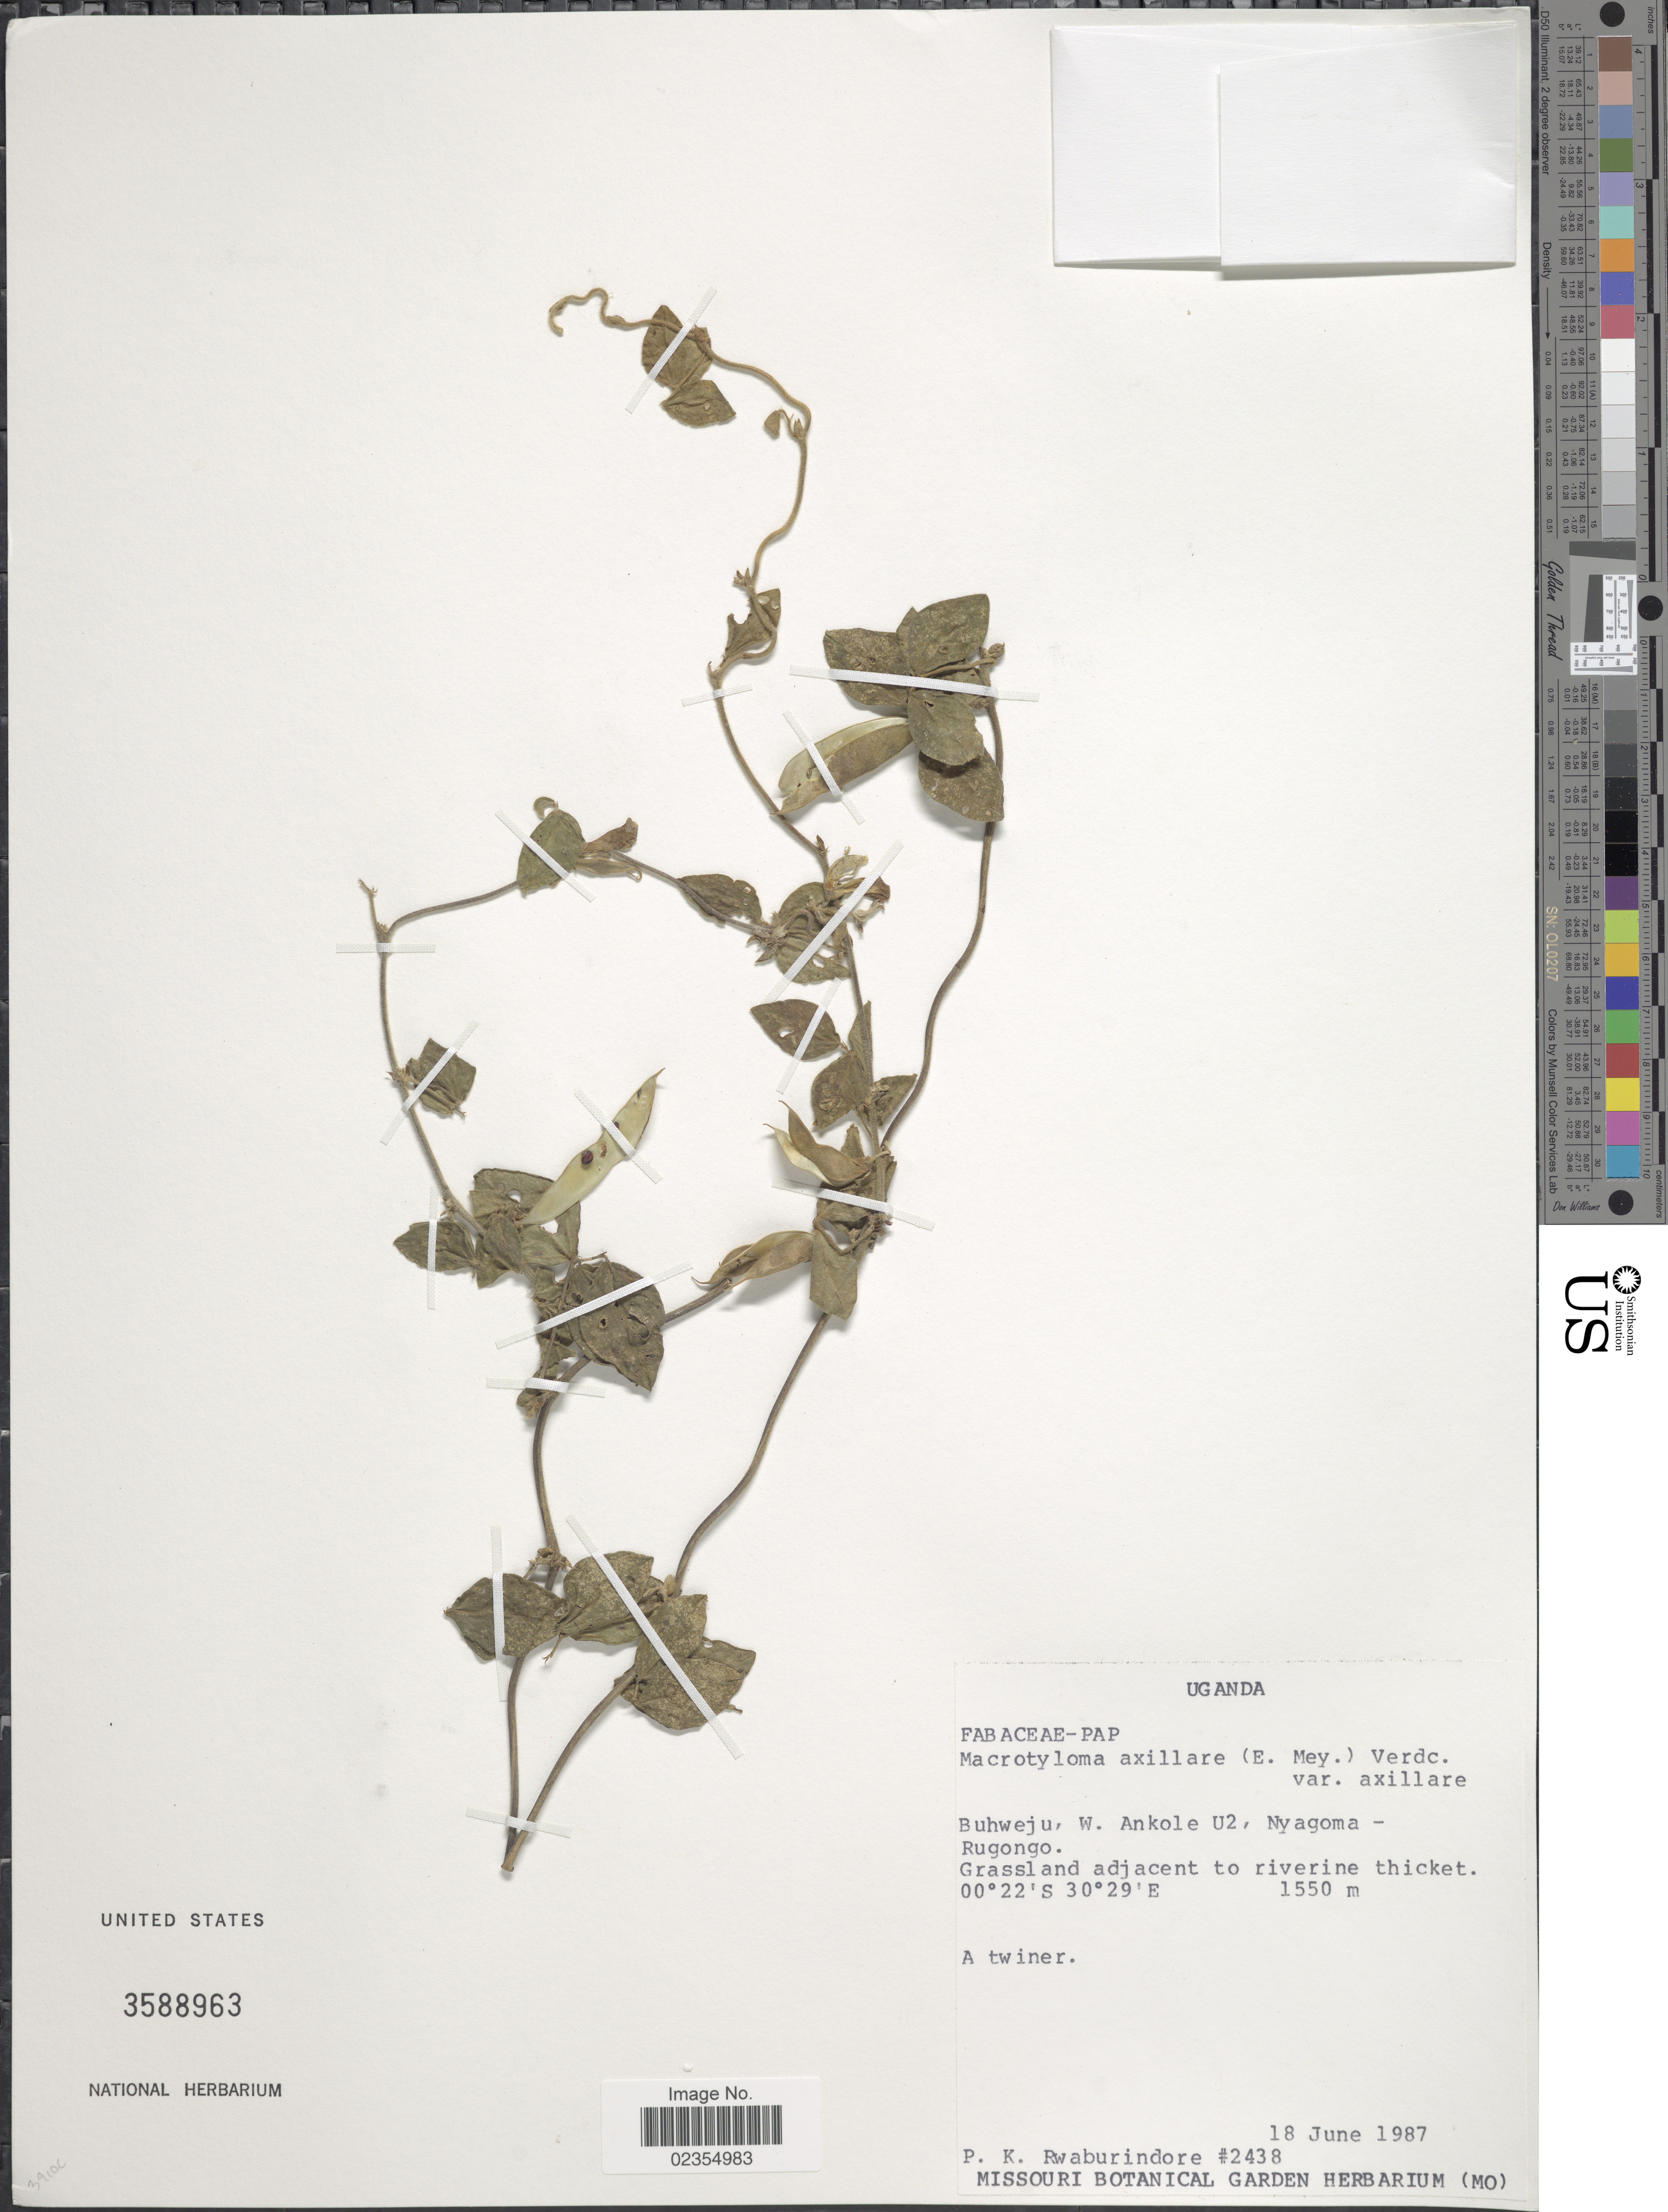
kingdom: Plantae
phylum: Tracheophyta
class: Magnoliopsida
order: Fabales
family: Fabaceae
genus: Macrotyloma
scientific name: Macrotyloma axillare var. axillare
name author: (E. Mey.) Verdc.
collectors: P. Rwaburindore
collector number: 2438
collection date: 1987-06-19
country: Uganda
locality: Buhweju, W. Ankole U2, Nyagoma - Rugongo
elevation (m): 1550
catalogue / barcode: US 3588963